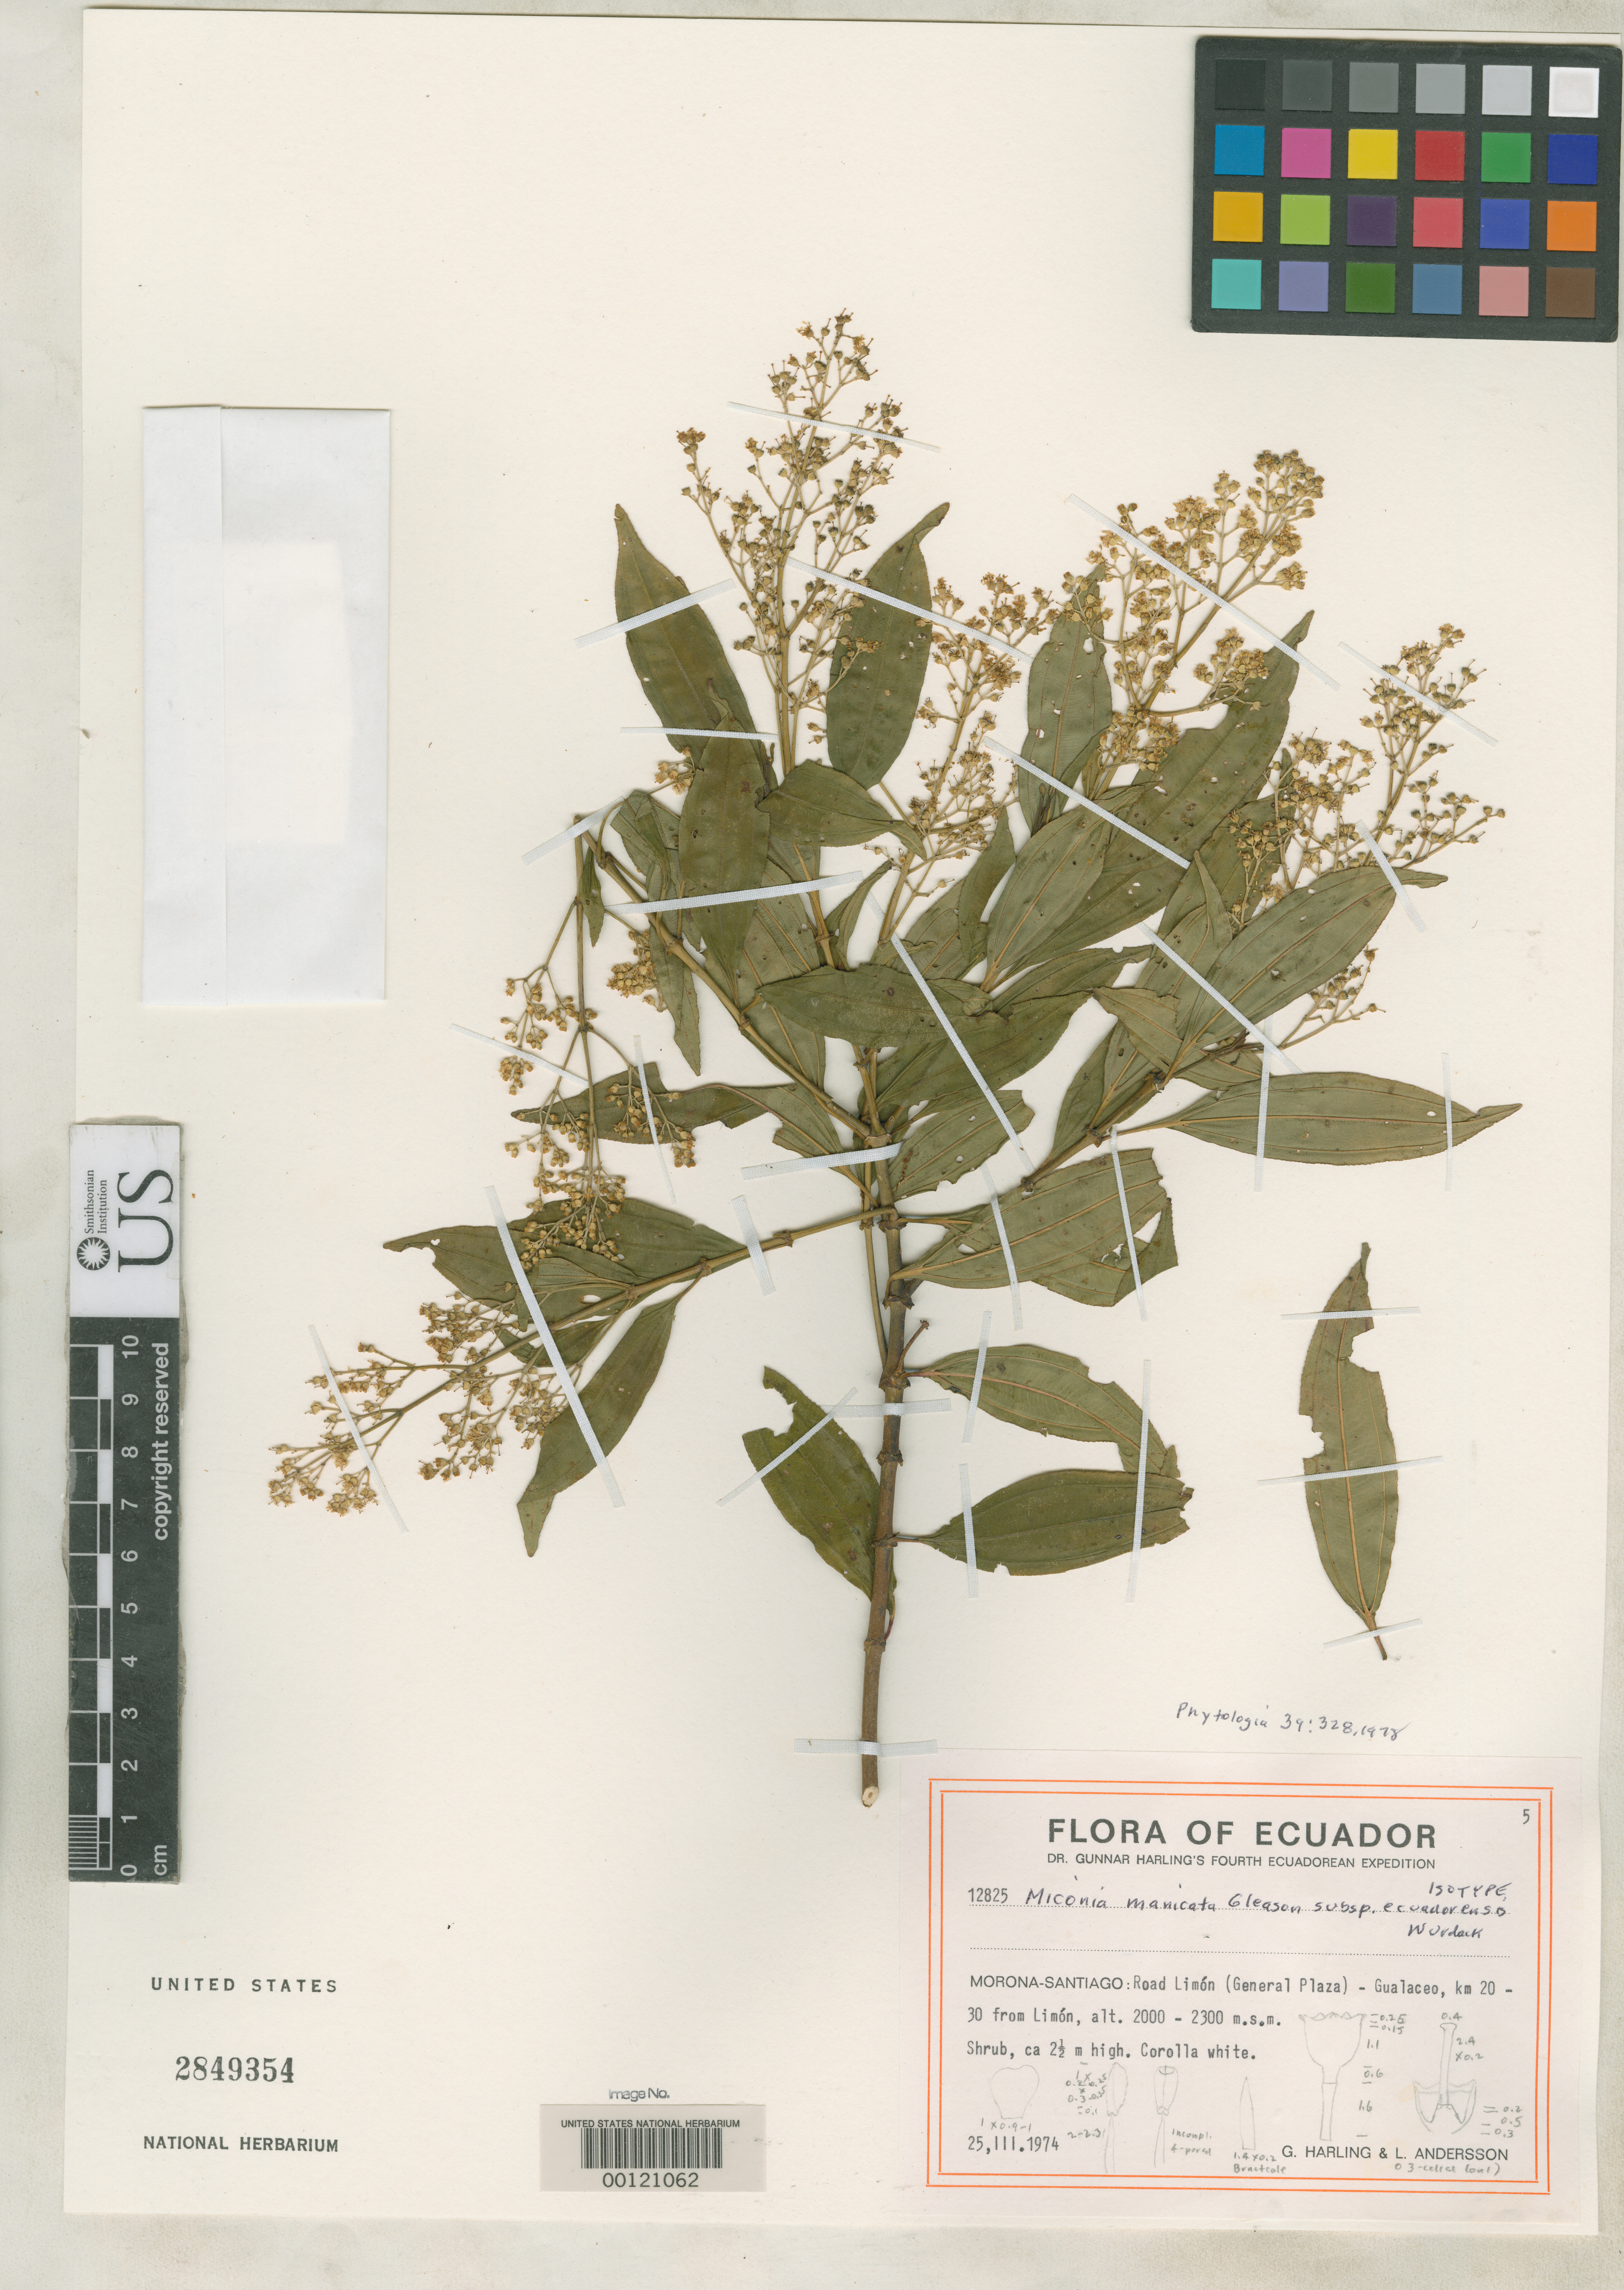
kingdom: Plantae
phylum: Tracheophyta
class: Magnoliopsida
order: Myrtales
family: Melastomataceae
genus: Miconia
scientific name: Miconia manicata subsp. ecuadorensis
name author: Wurdack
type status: Isotype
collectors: G. Harling & L. Andersson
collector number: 12825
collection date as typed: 25 Mar 1974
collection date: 1974-03-25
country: Ecuador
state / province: Morona-Santiago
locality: Near Limonn.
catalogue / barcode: US 2849354